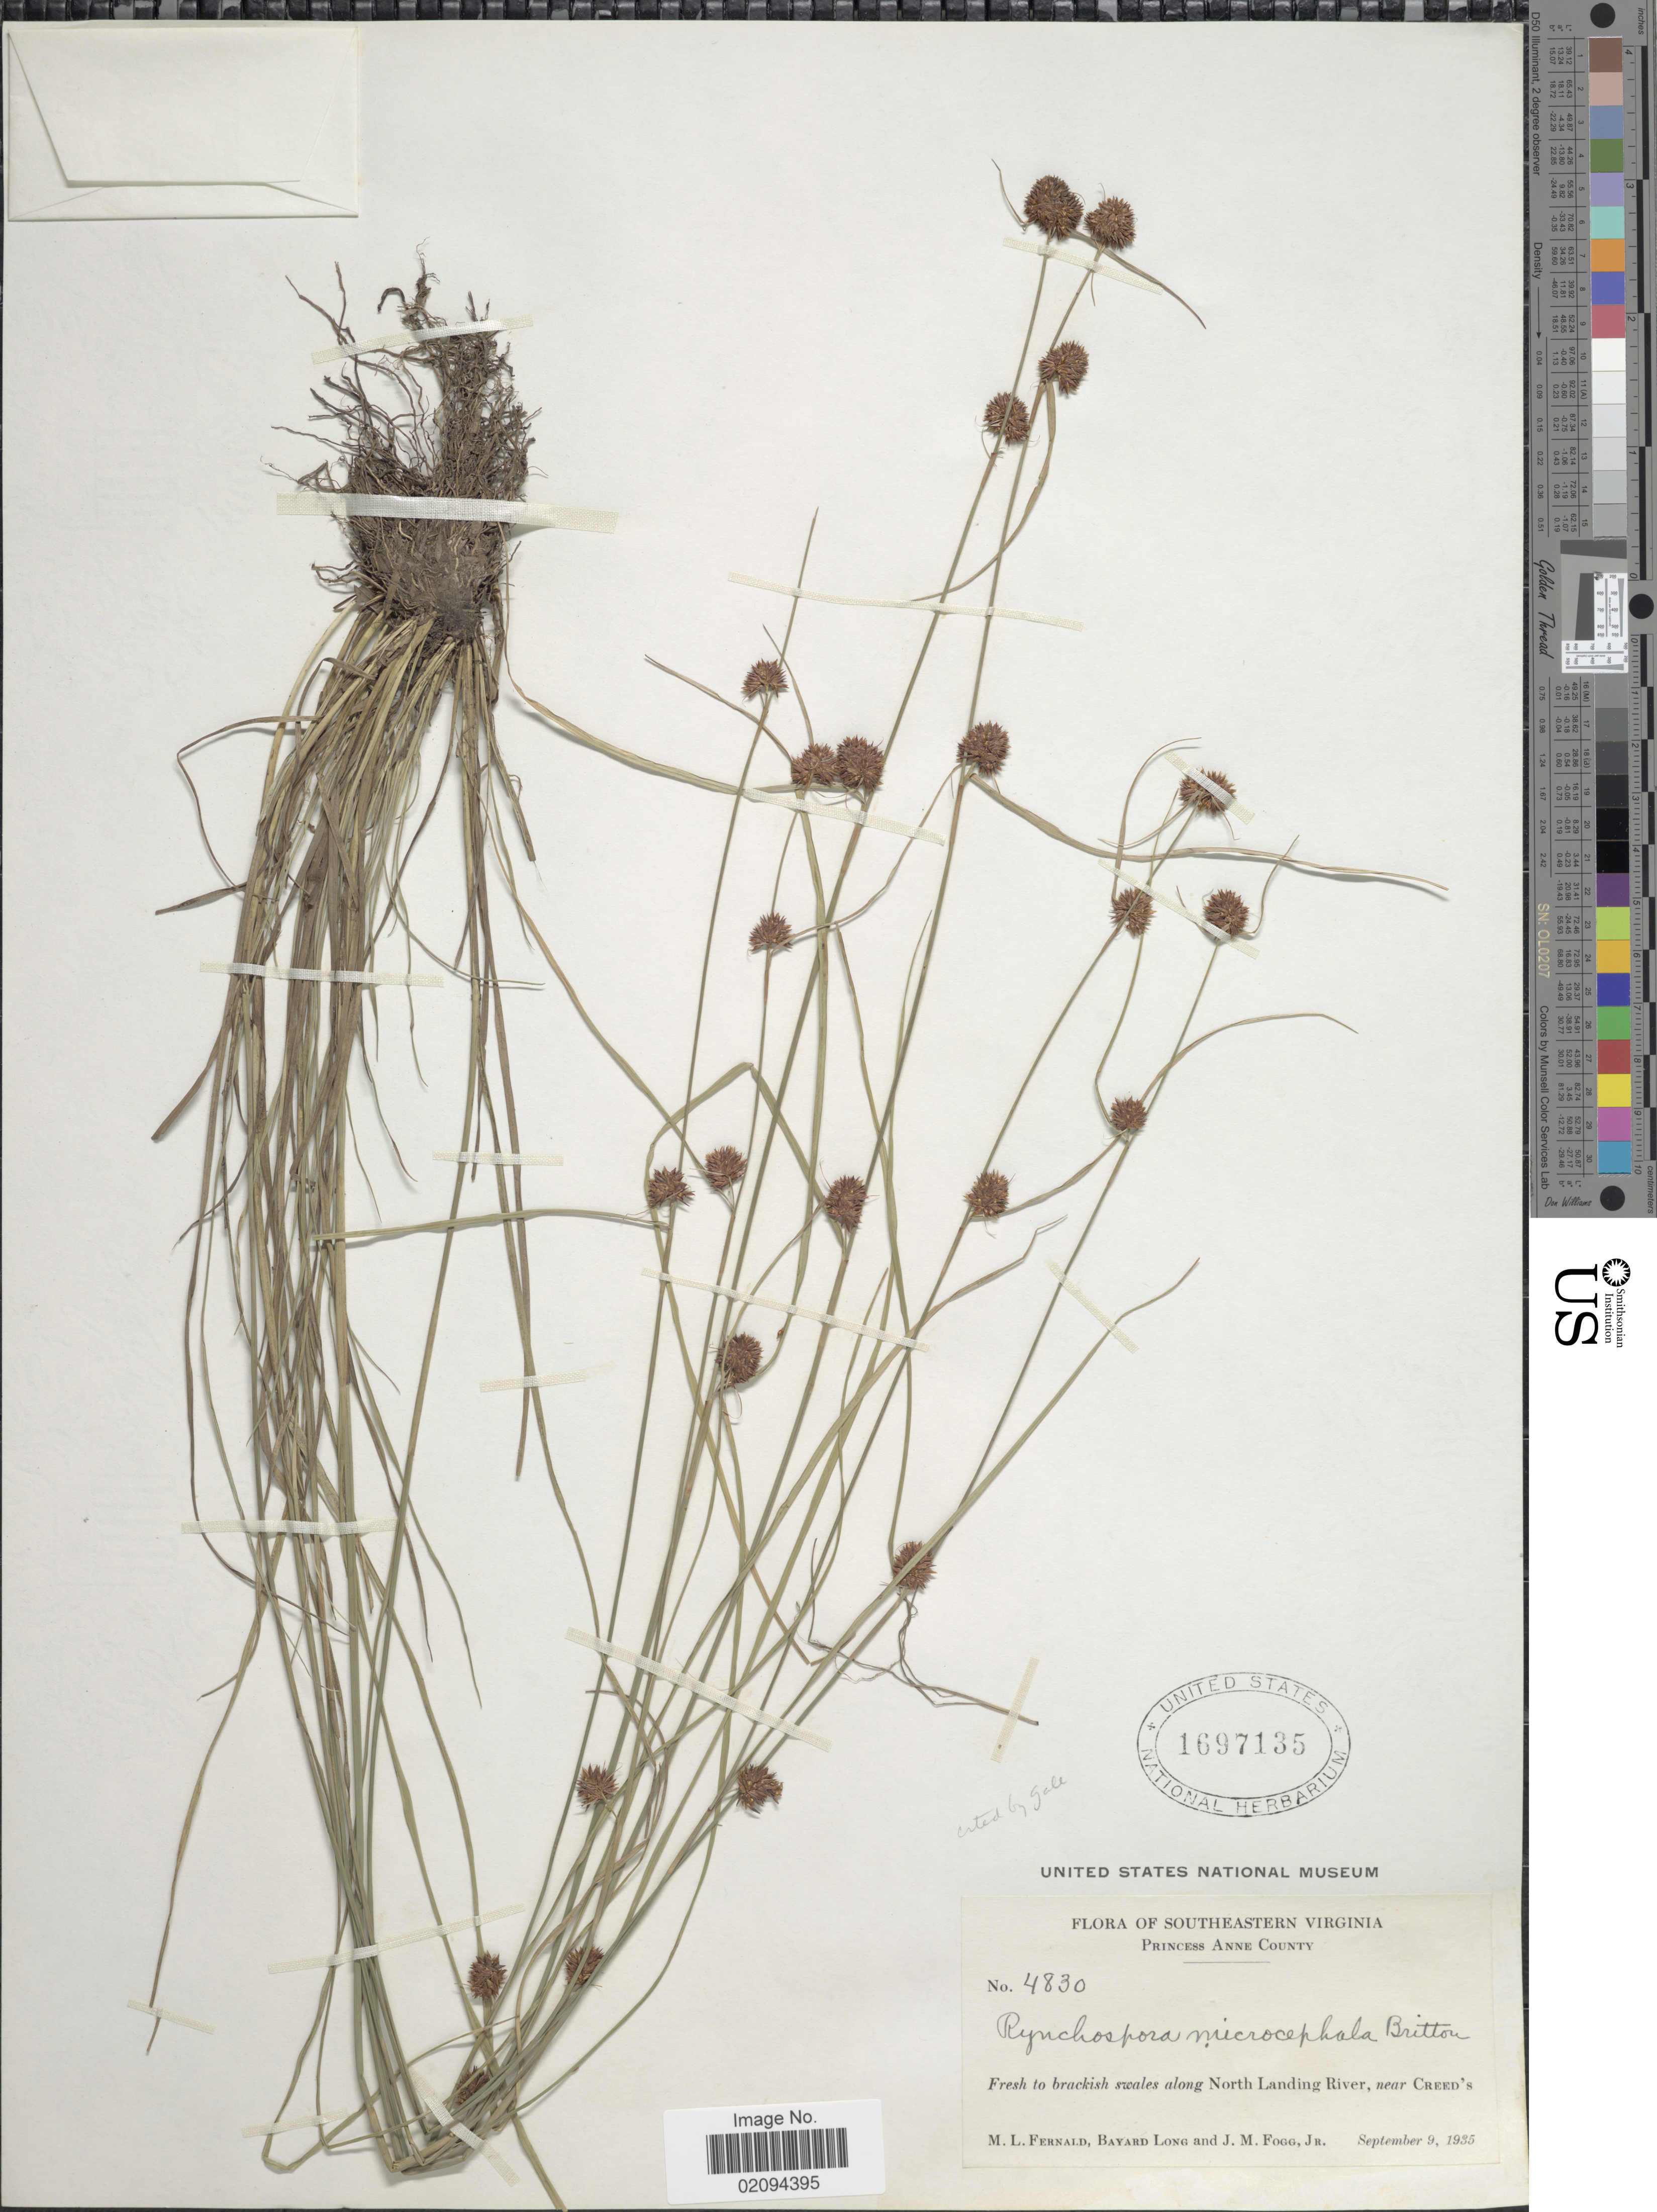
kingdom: Plantae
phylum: Tracheophyta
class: Liliopsida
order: Poales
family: Cyperaceae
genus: Rhynchospora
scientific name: Rhynchospora microcephala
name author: (Britton) Britton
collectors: M. L. Fernald, B. Long & J. Fogg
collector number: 4830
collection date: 1935-09-09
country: United States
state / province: Virginia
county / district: City of Virginia Beach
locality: Southeastern Virginia. Princess Anne County. Fresh to brackish swales along North Landing River, near Creed's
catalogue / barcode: US 1697135